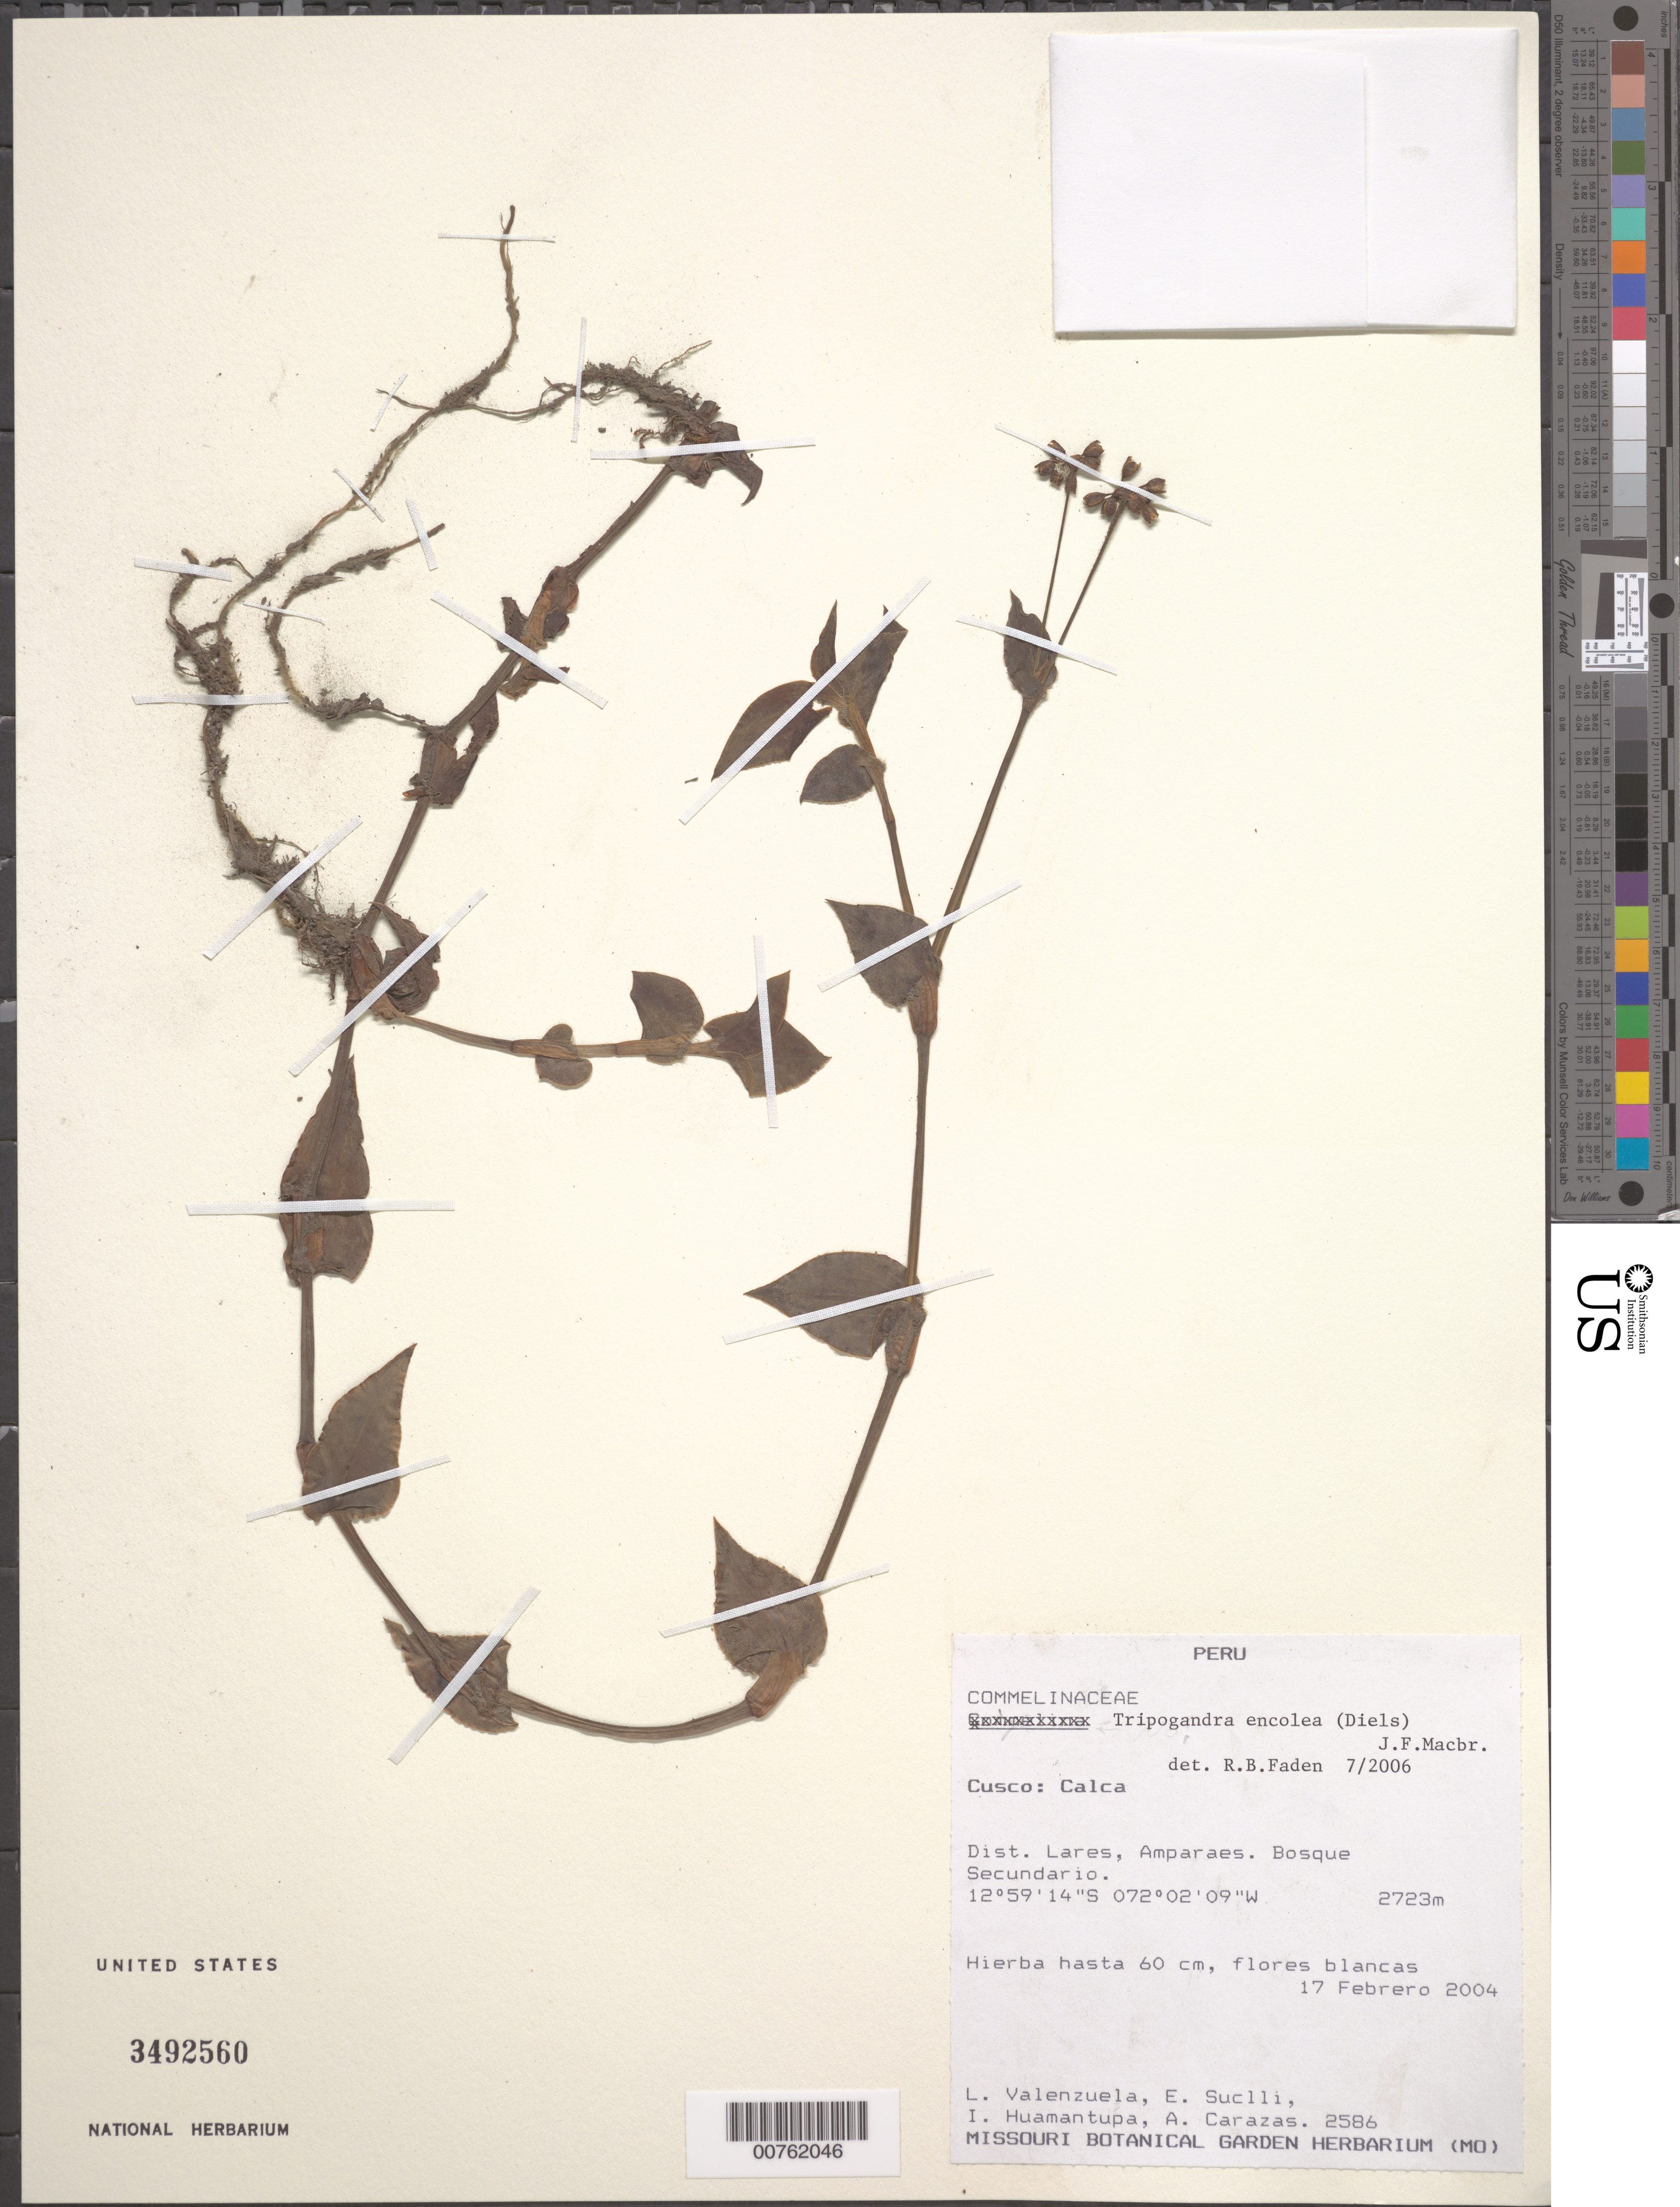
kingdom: Plantae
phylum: Tracheophyta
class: Liliopsida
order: Commelinales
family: Commelinaceae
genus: Tripogandra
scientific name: Tripogandra encolea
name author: (Diels) J.F. Macbr.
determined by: Faden, Robert B., (US), Smithsonian Institution - National Museum of Natural History (UNITED STATES)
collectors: L. Valenzuela, E. Suclli, I. Huamantupa & A. Carazas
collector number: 2586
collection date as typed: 17 Feb 2004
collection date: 2004-02-17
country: Peru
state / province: Cusco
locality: Calca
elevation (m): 2723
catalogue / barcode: US 3492560